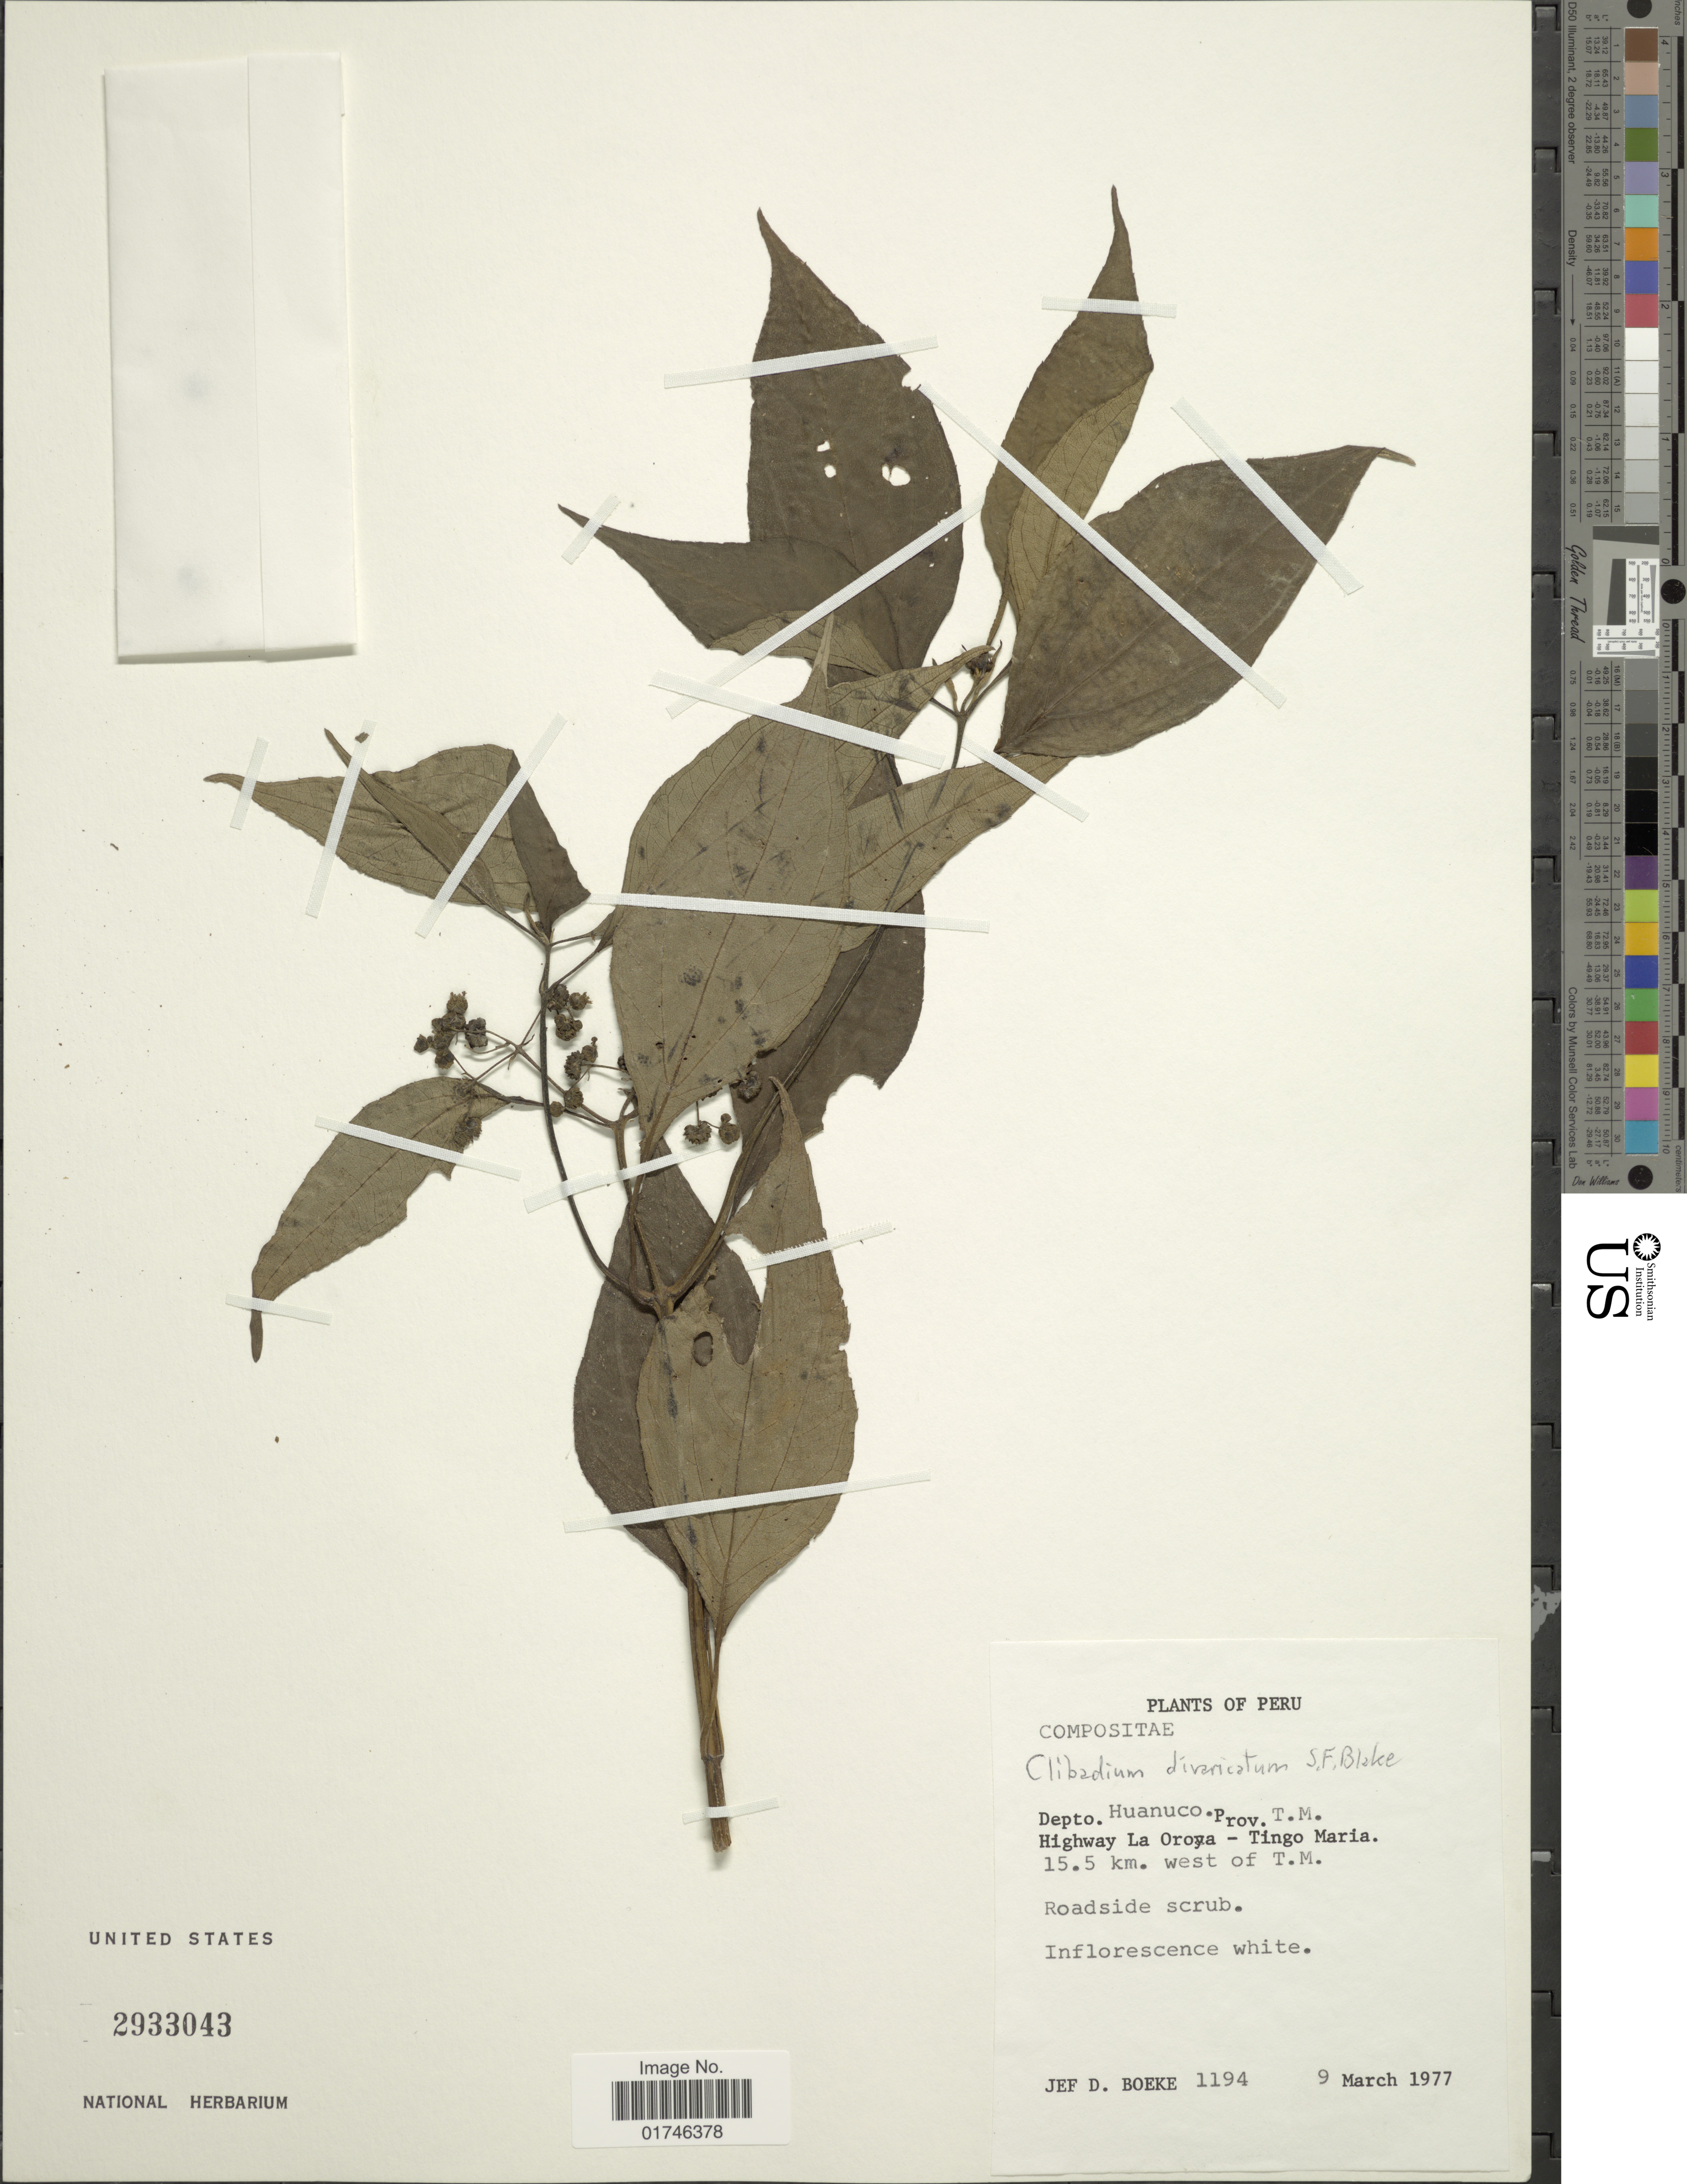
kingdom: Plantae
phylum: Tracheophyta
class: Magnoliopsida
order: Asterales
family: Asteraceae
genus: Clibadium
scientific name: Clibadium divarticatum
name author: S.F. Blake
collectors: J. D. Boeke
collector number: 1194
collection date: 1977-03-09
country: Peru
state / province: Huánuco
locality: Depto. Huanuco. Prov. T.M. Highway La Oroya - Tingo Maria. 15. 5 km west of T.M.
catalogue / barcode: US 2933043